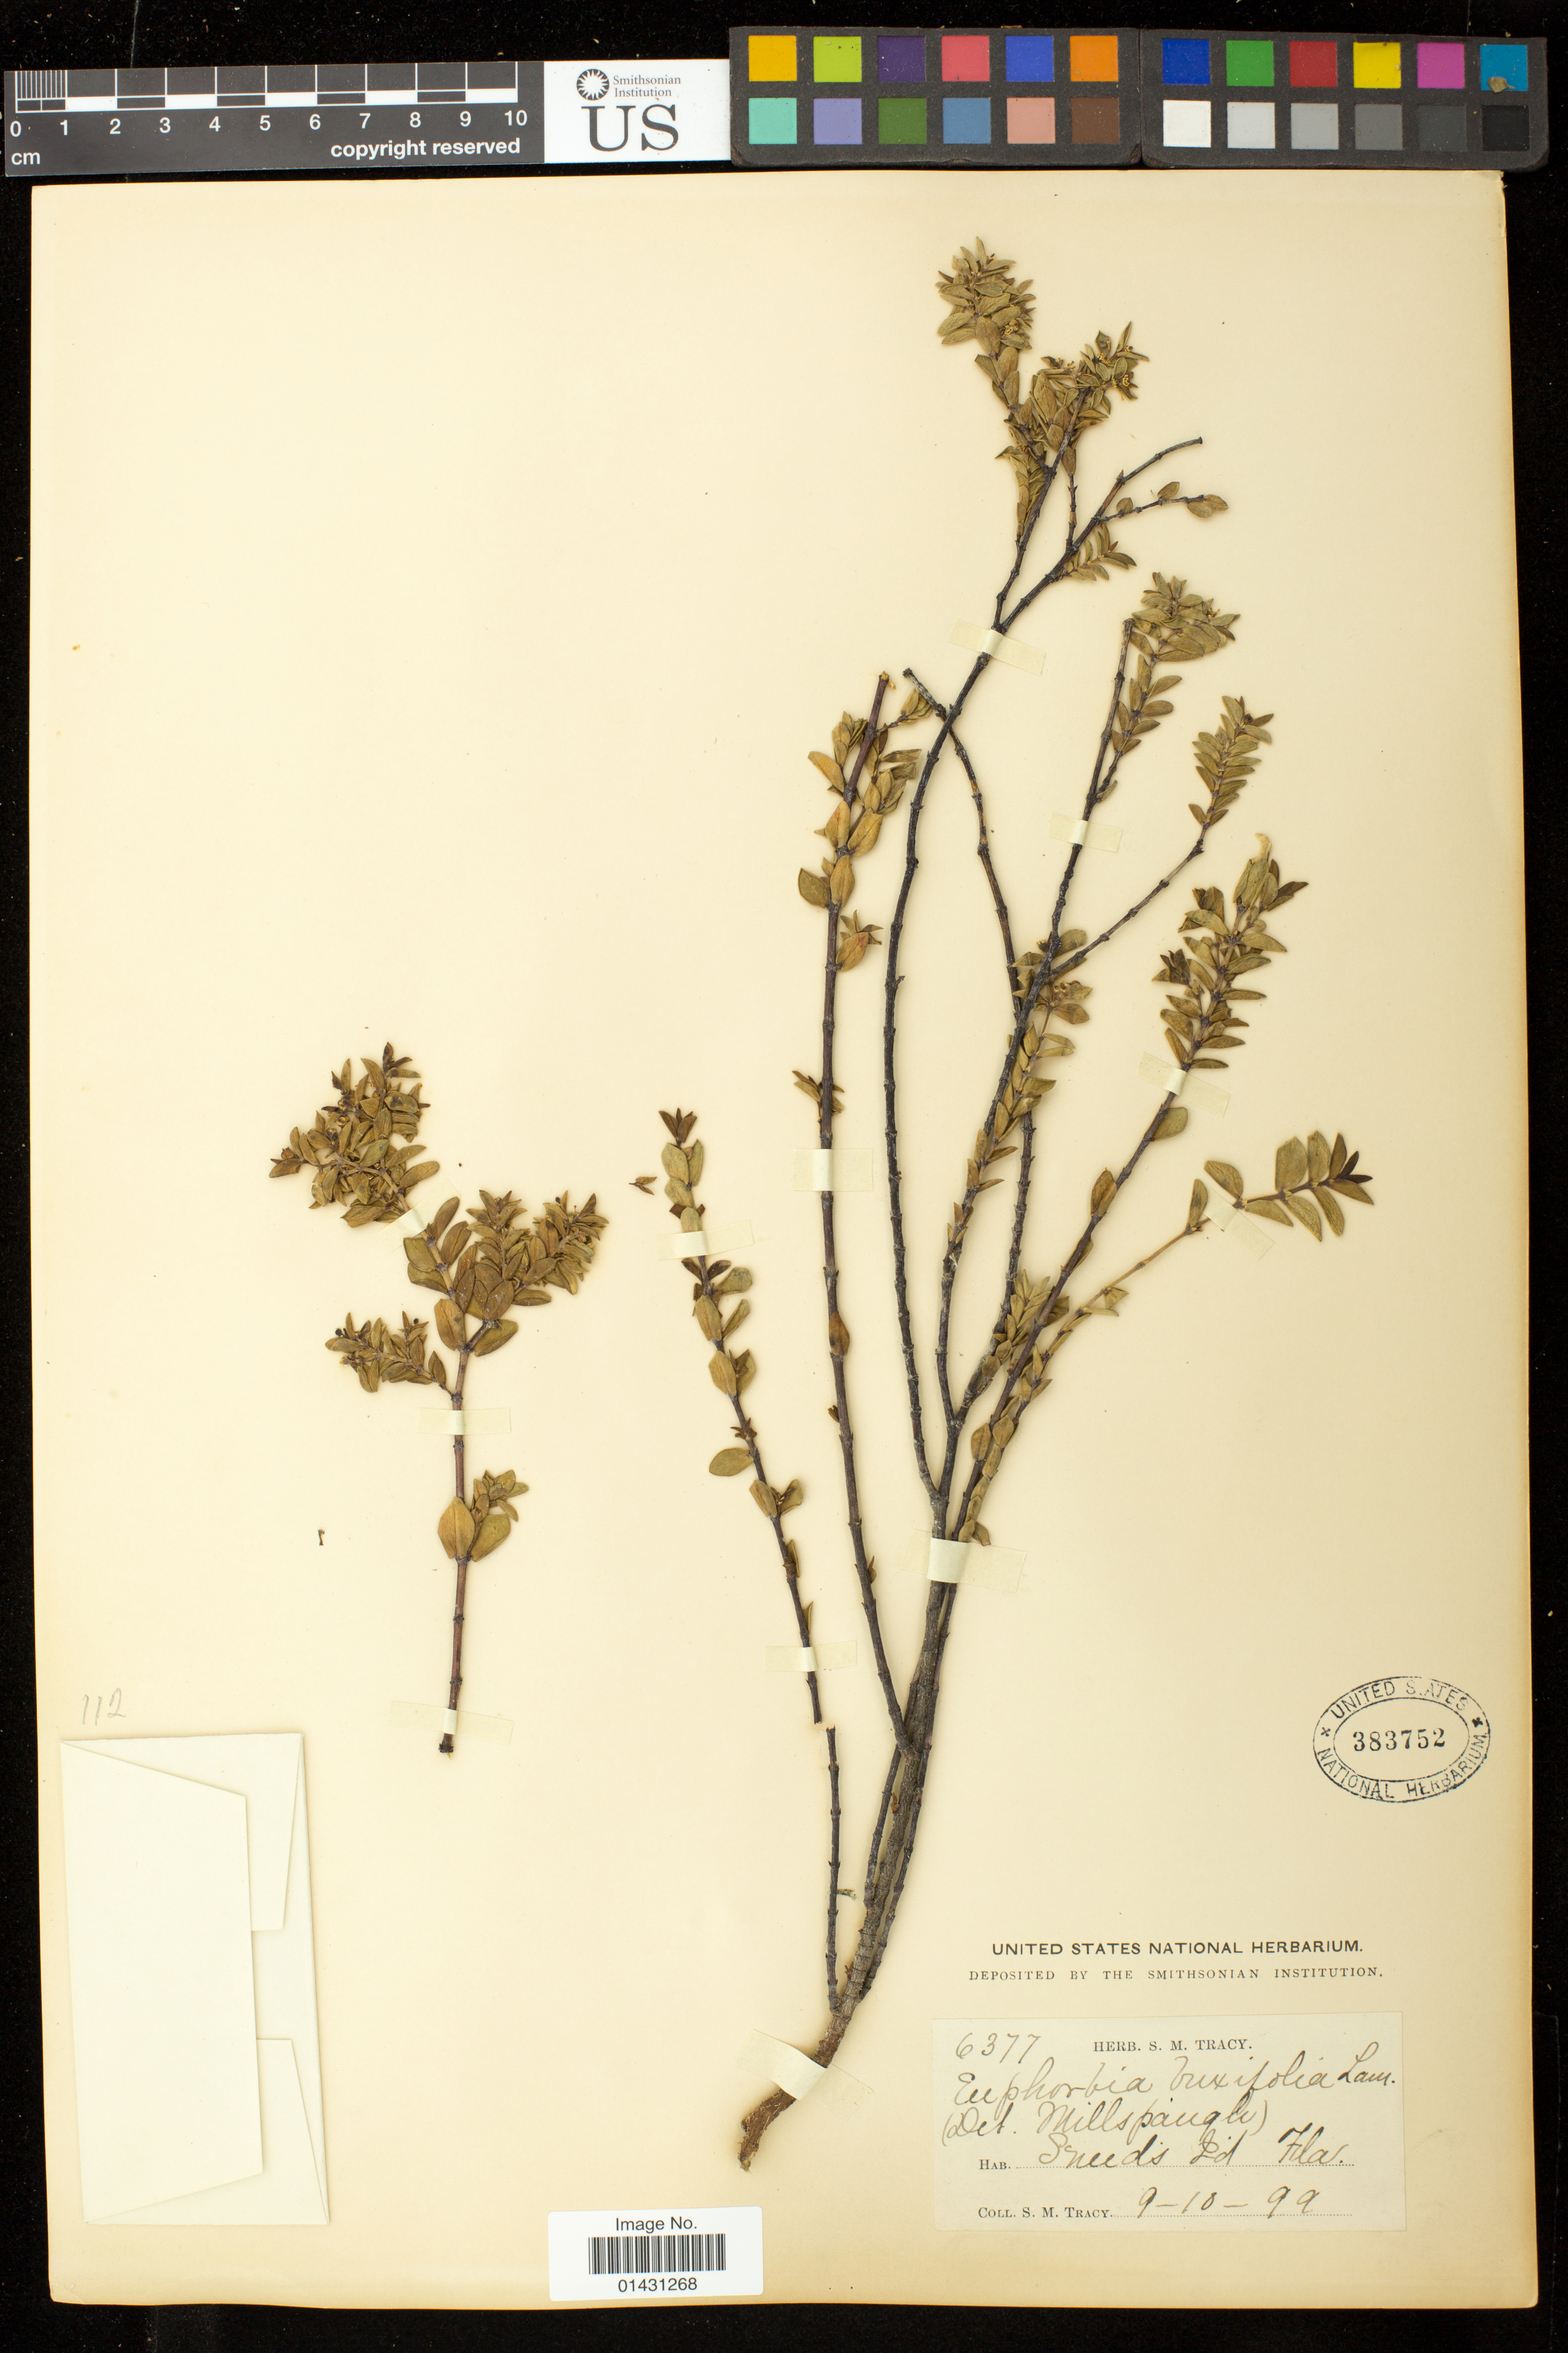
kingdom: Plantae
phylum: Tracheophyta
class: Magnoliopsida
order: Malpighiales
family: Euphorbiaceae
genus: Euphorbia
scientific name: Euphorbia mesembryanthemifolia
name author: Jacq.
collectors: S. M. Tracy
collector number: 6377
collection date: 1899-09-10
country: United States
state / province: Florida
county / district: Manatee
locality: Sneed's Id.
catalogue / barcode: US 383752